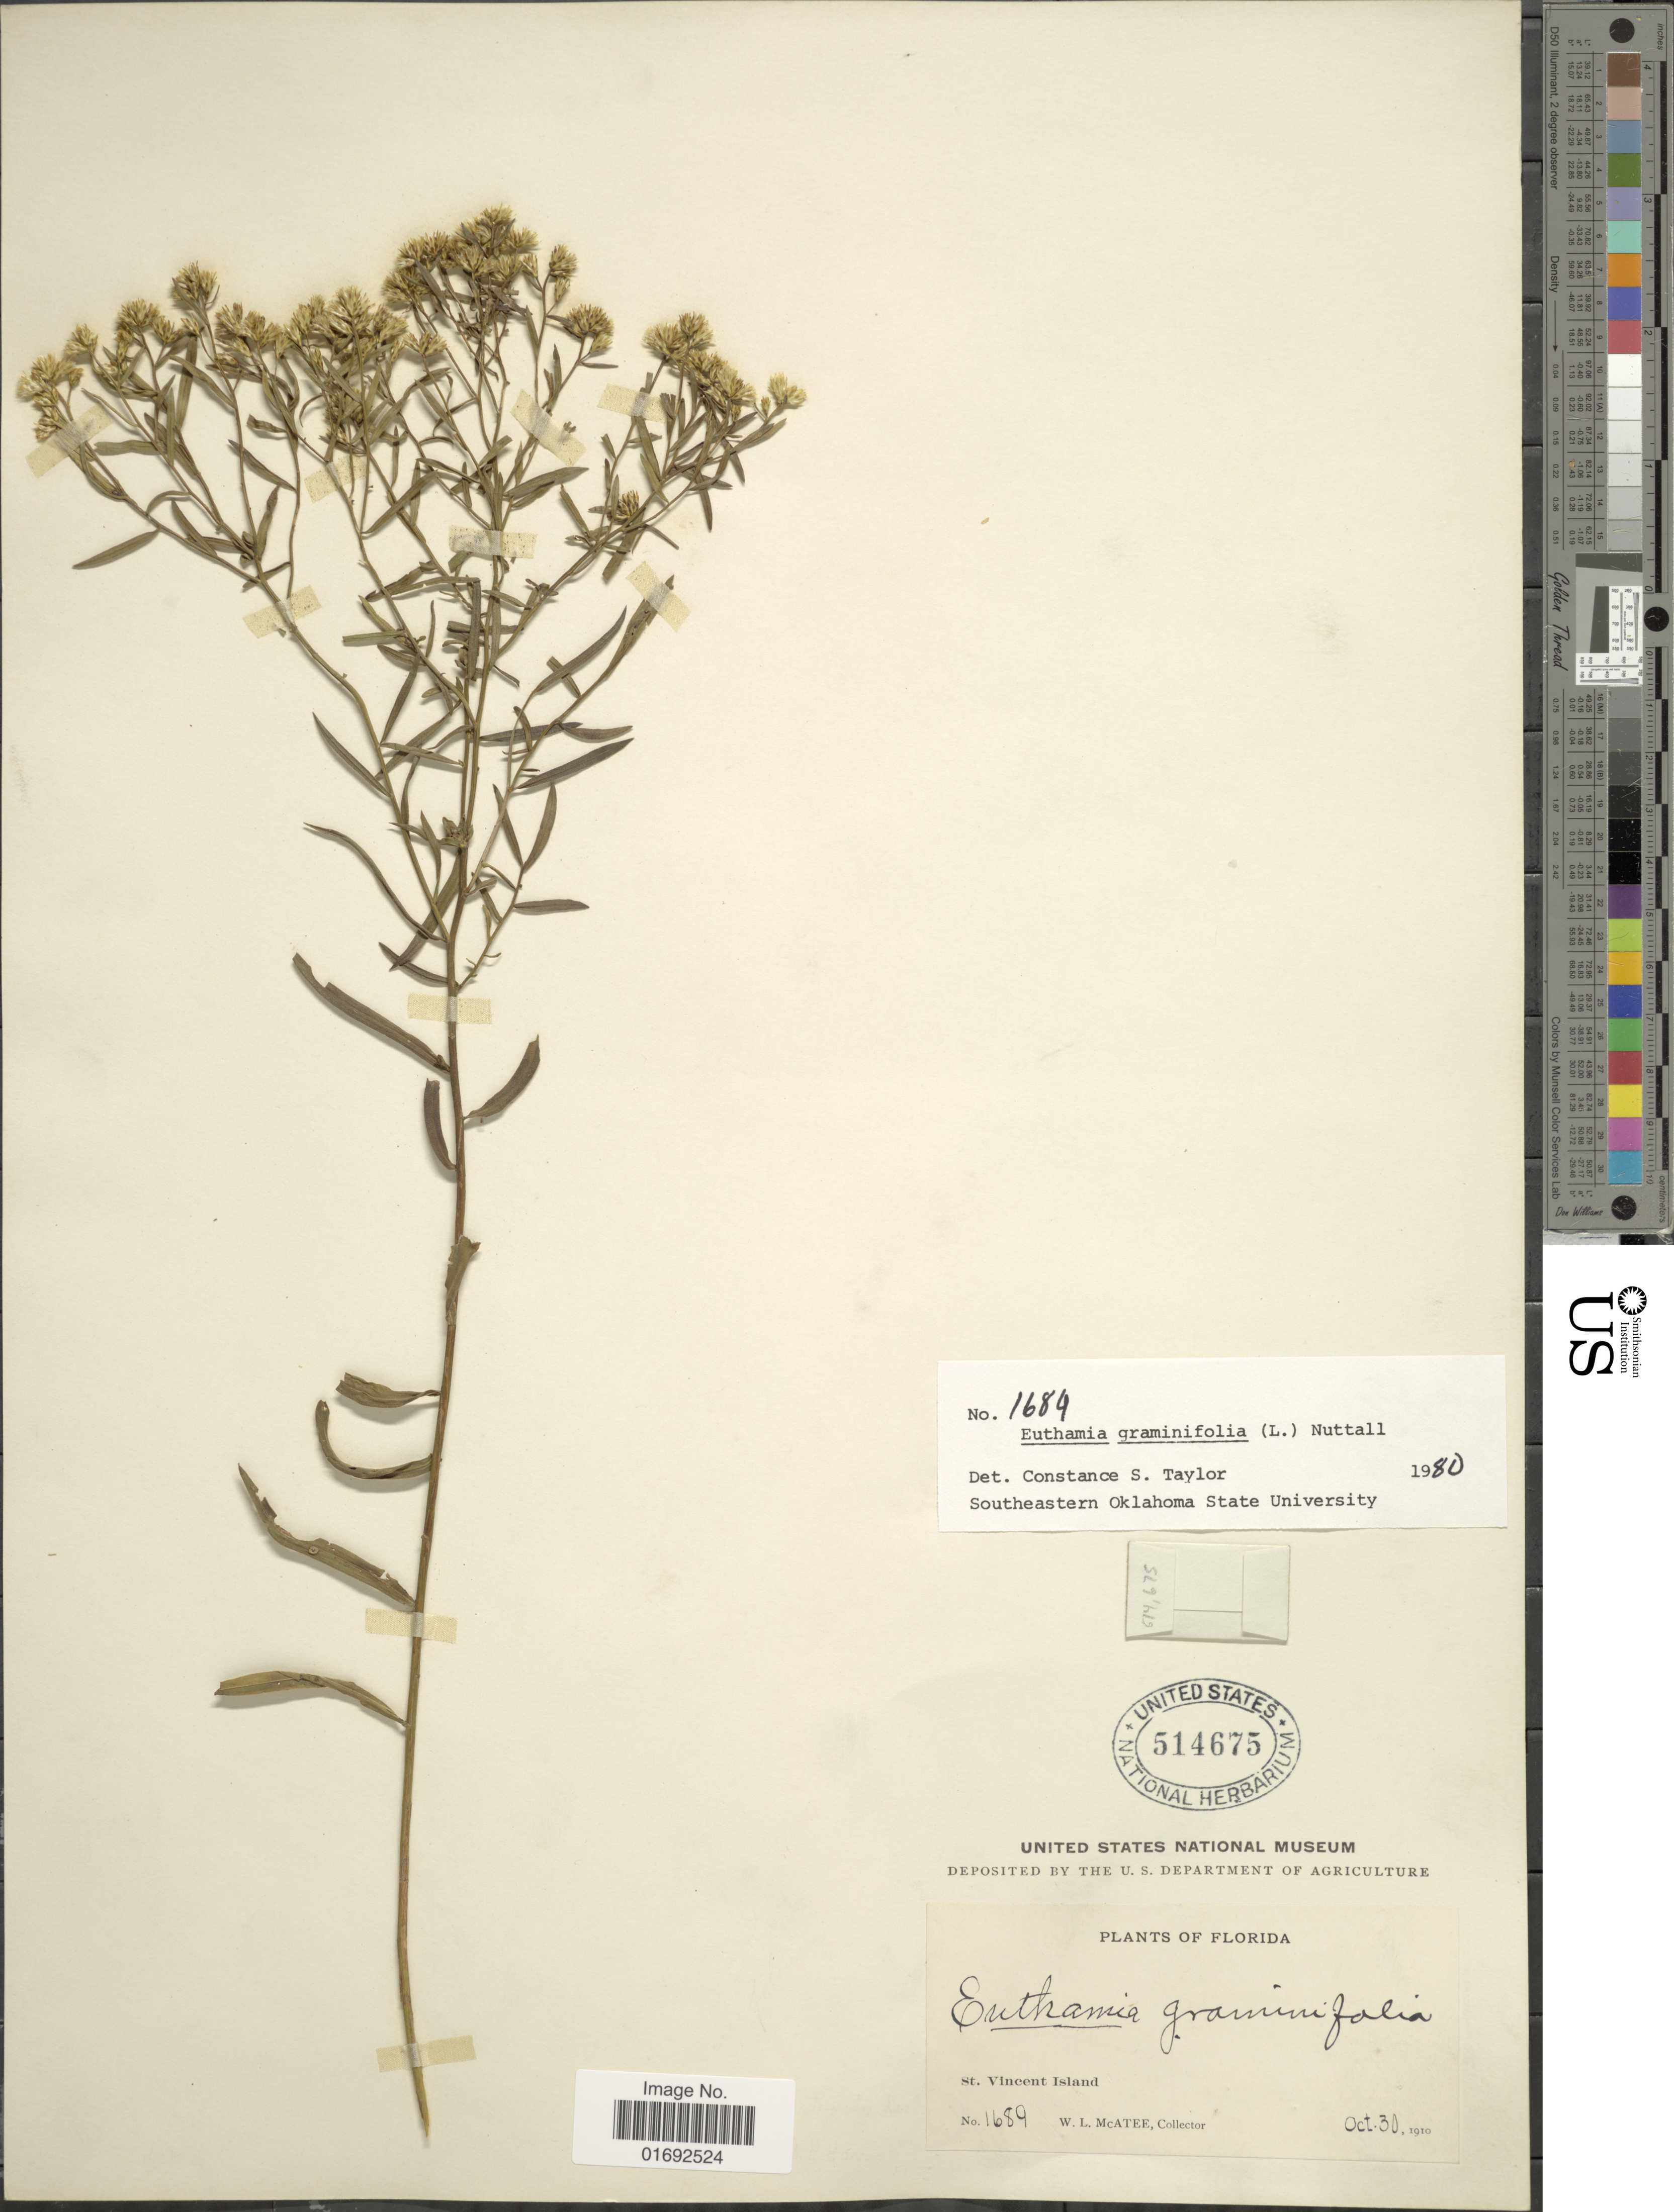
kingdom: Plantae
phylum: Tracheophyta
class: Magnoliopsida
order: Asterales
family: Asteraceae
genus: Euthamia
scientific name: Euthamia scabra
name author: S.W. Greene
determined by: Urbatsch, Lowell E., Curator (LSU), Louisiana State University (UNITED STATES)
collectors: W. McAtee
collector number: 1689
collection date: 1910-10-30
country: United States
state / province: Florida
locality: St. Vincent Island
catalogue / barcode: US 514675